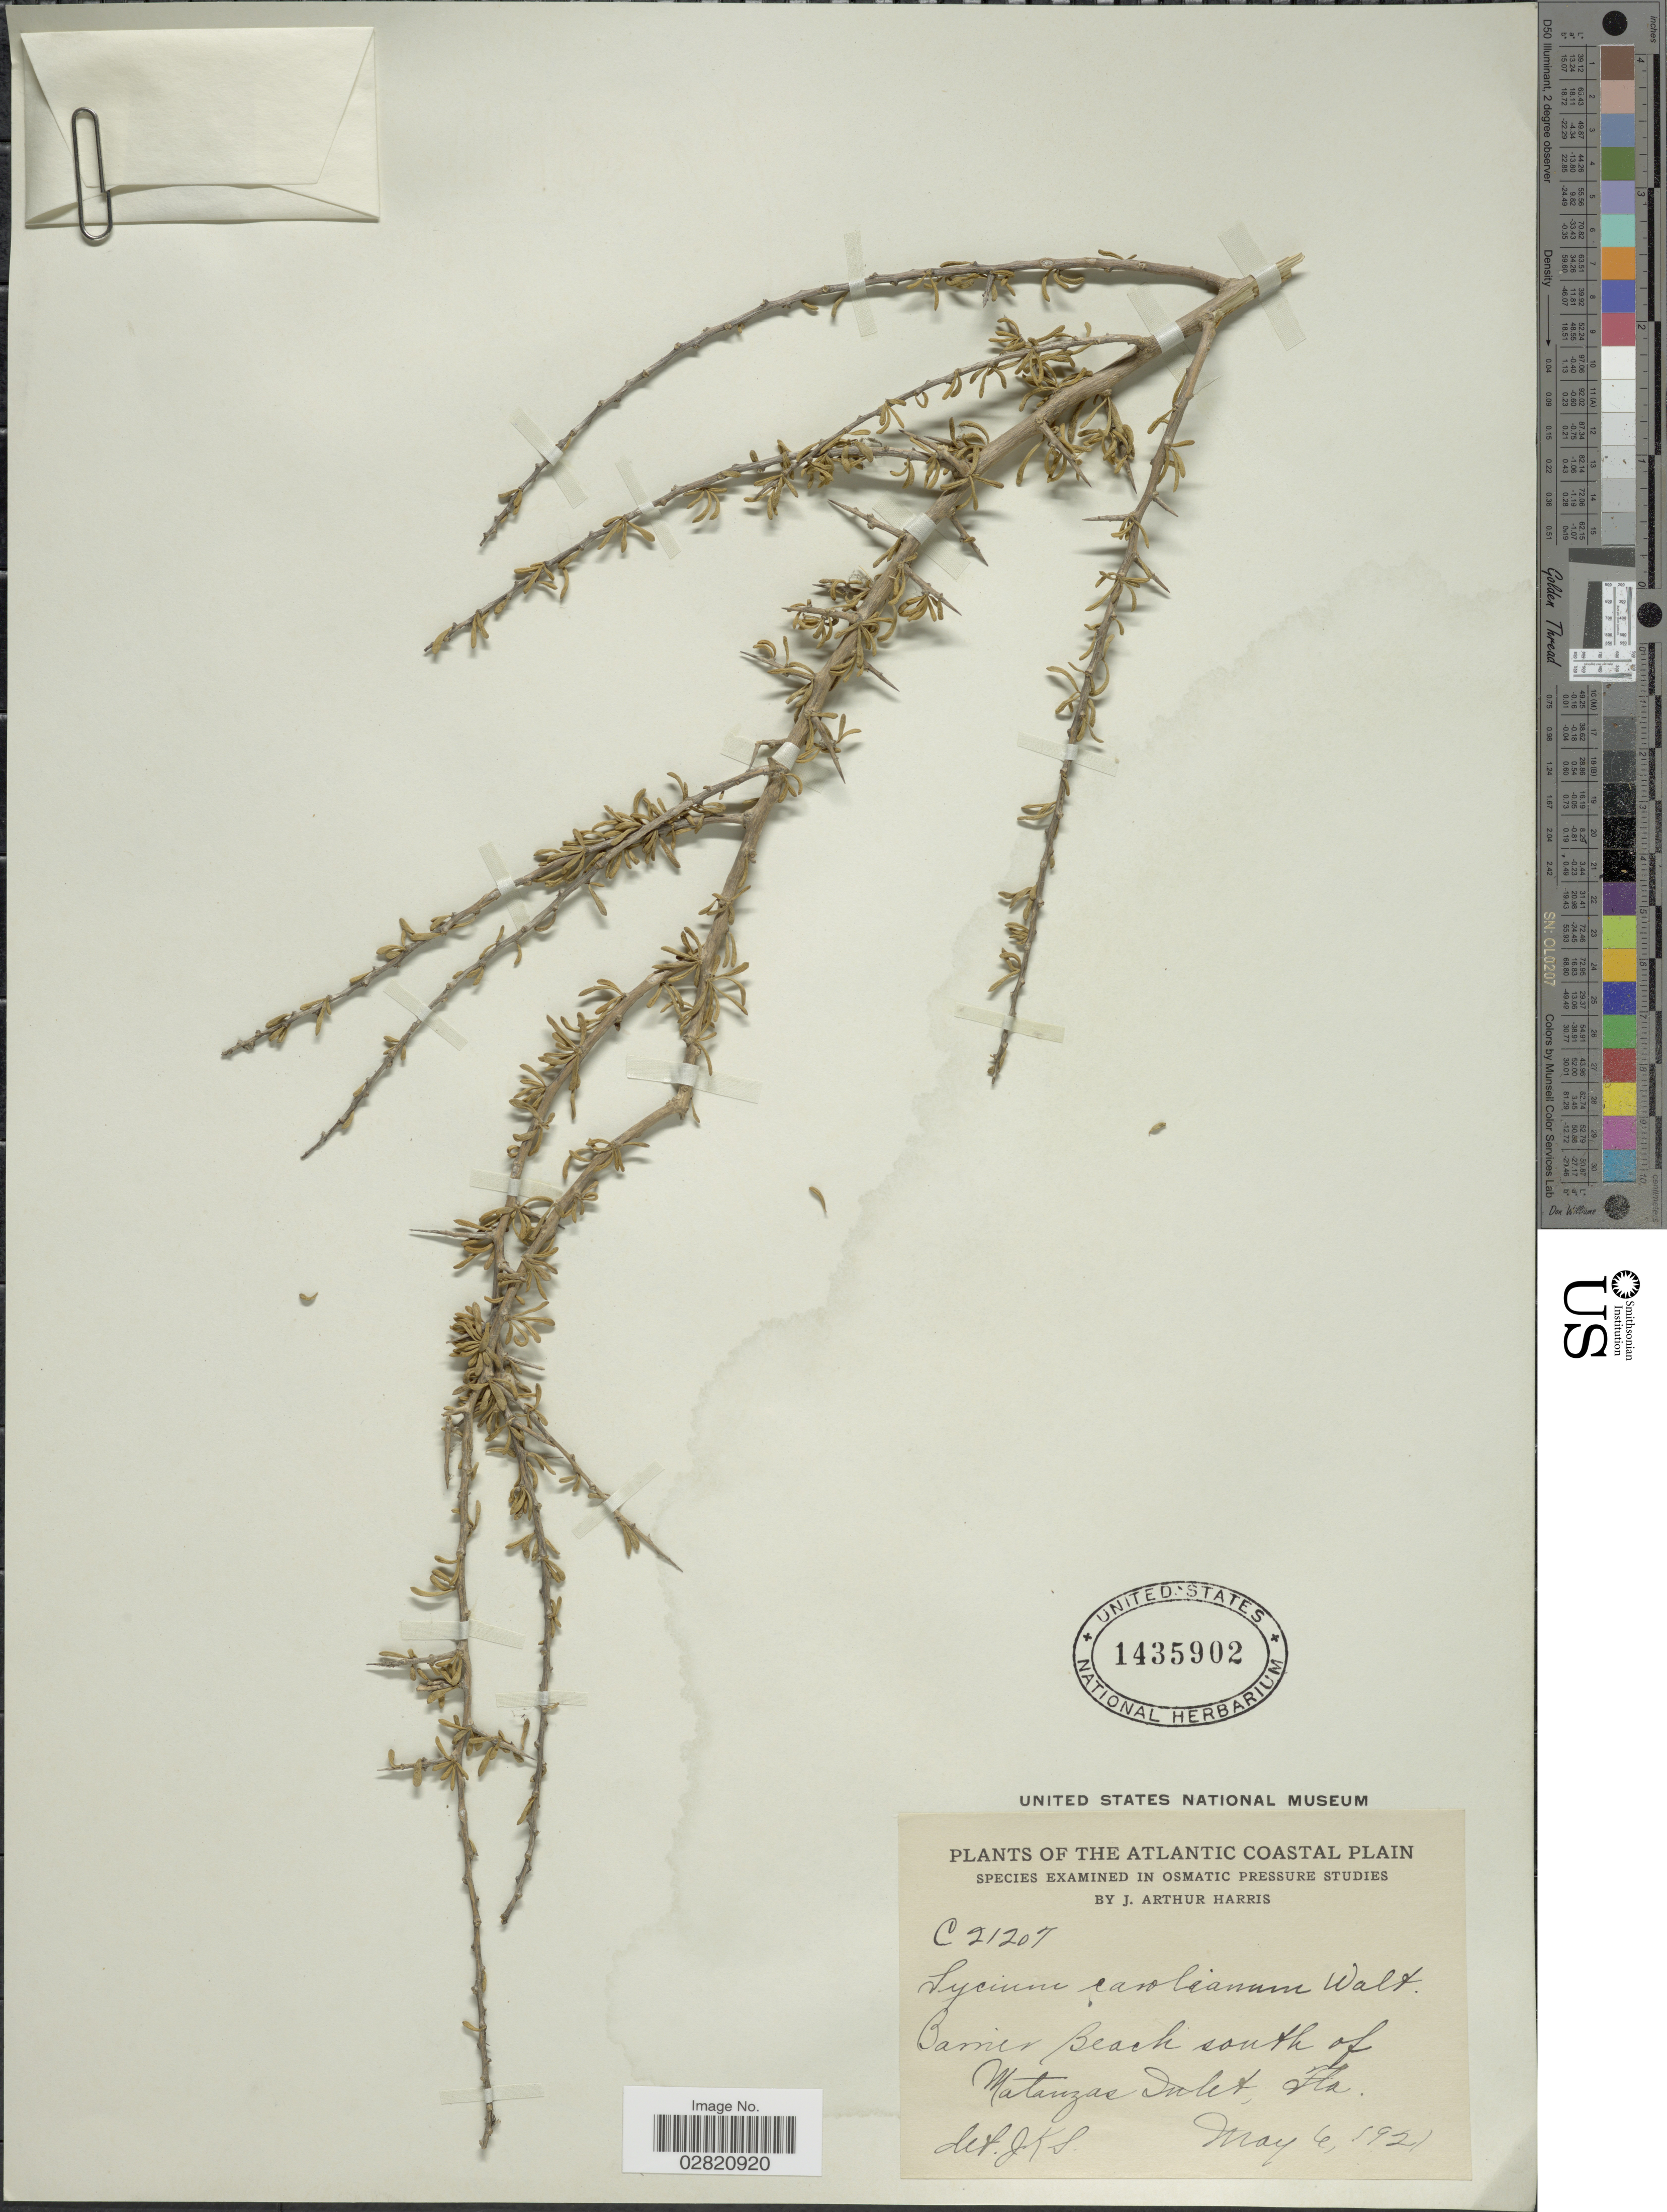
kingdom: Plantae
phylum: Tracheophyta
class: Magnoliopsida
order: Solanales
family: Solanaceae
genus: Lycium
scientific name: Lycium carolinianum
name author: Walter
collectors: J. A. Harris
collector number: C21207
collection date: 1921-05-06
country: United States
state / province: Florida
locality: The Atlantic Coastal Plain, Barrier Beach south of Matanzas Inlet, Fla.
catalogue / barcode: US 1435902